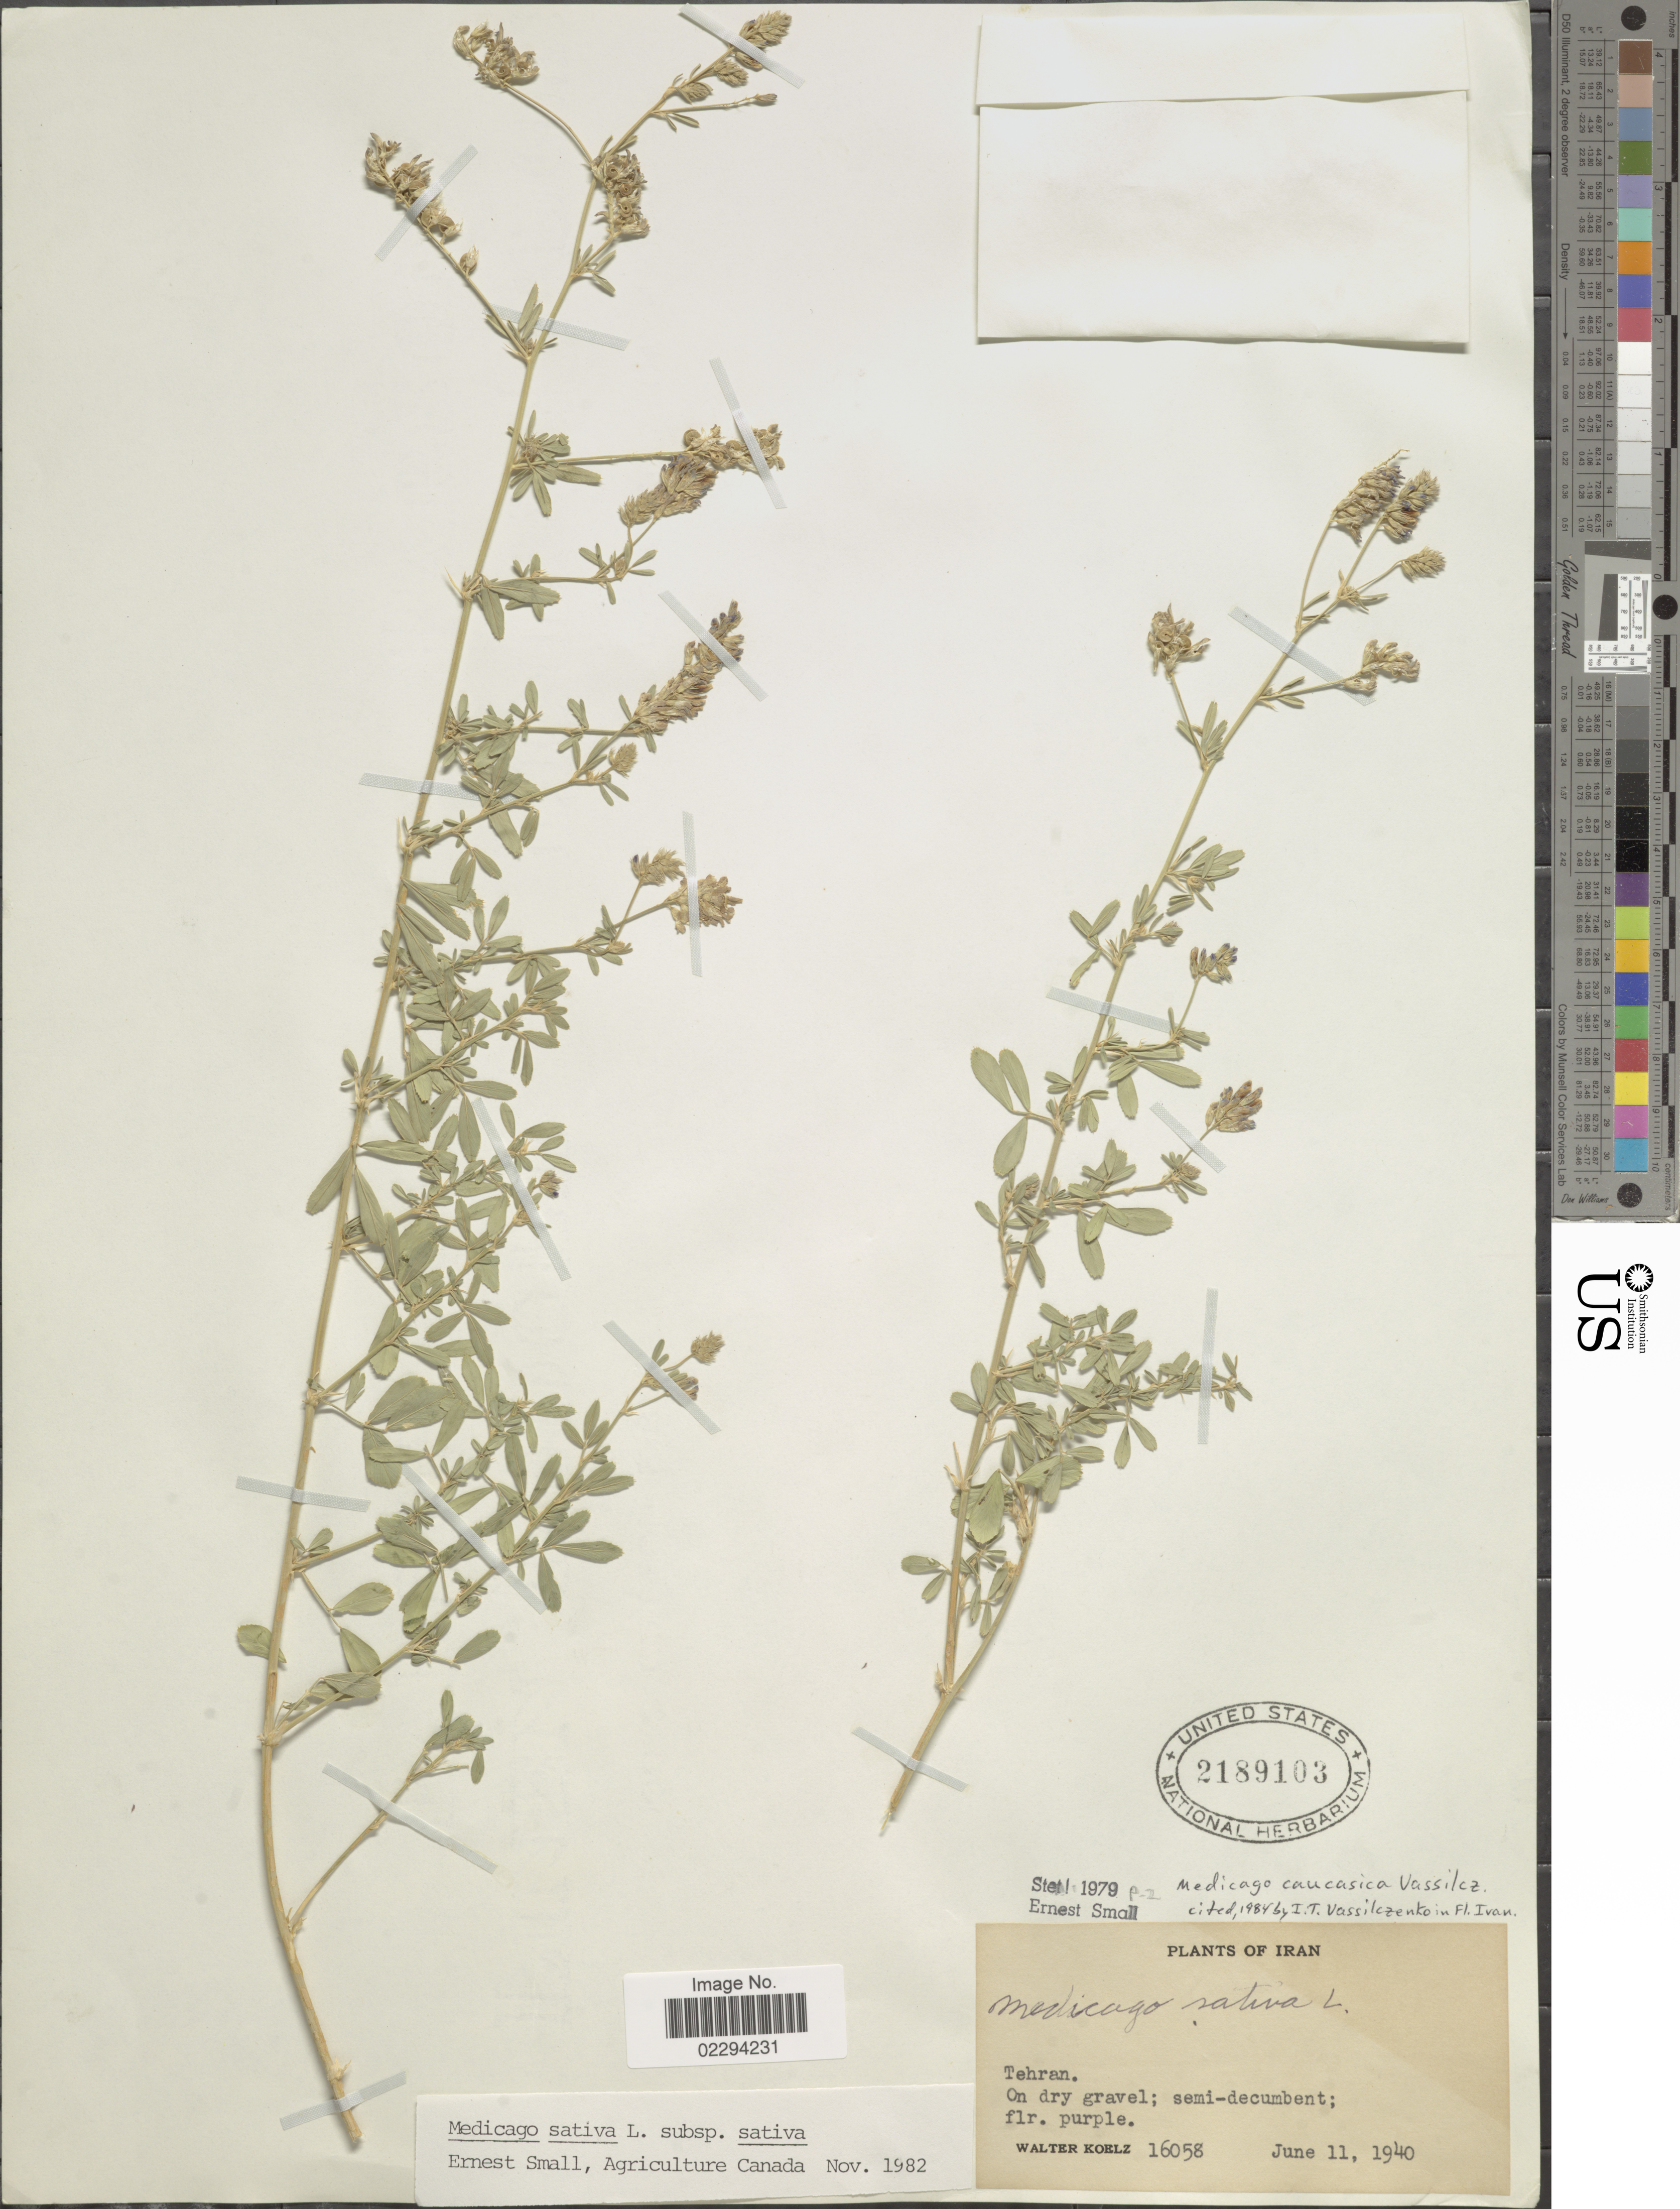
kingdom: Plantae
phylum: Tracheophyta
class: Magnoliopsida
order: Fabales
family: Fabaceae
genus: Medicago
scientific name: Medicago sativa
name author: L.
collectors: W. N. Koelz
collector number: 16058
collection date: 1940-06-11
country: Iran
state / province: Tehran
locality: On dry gravel.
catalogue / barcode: US 2189103